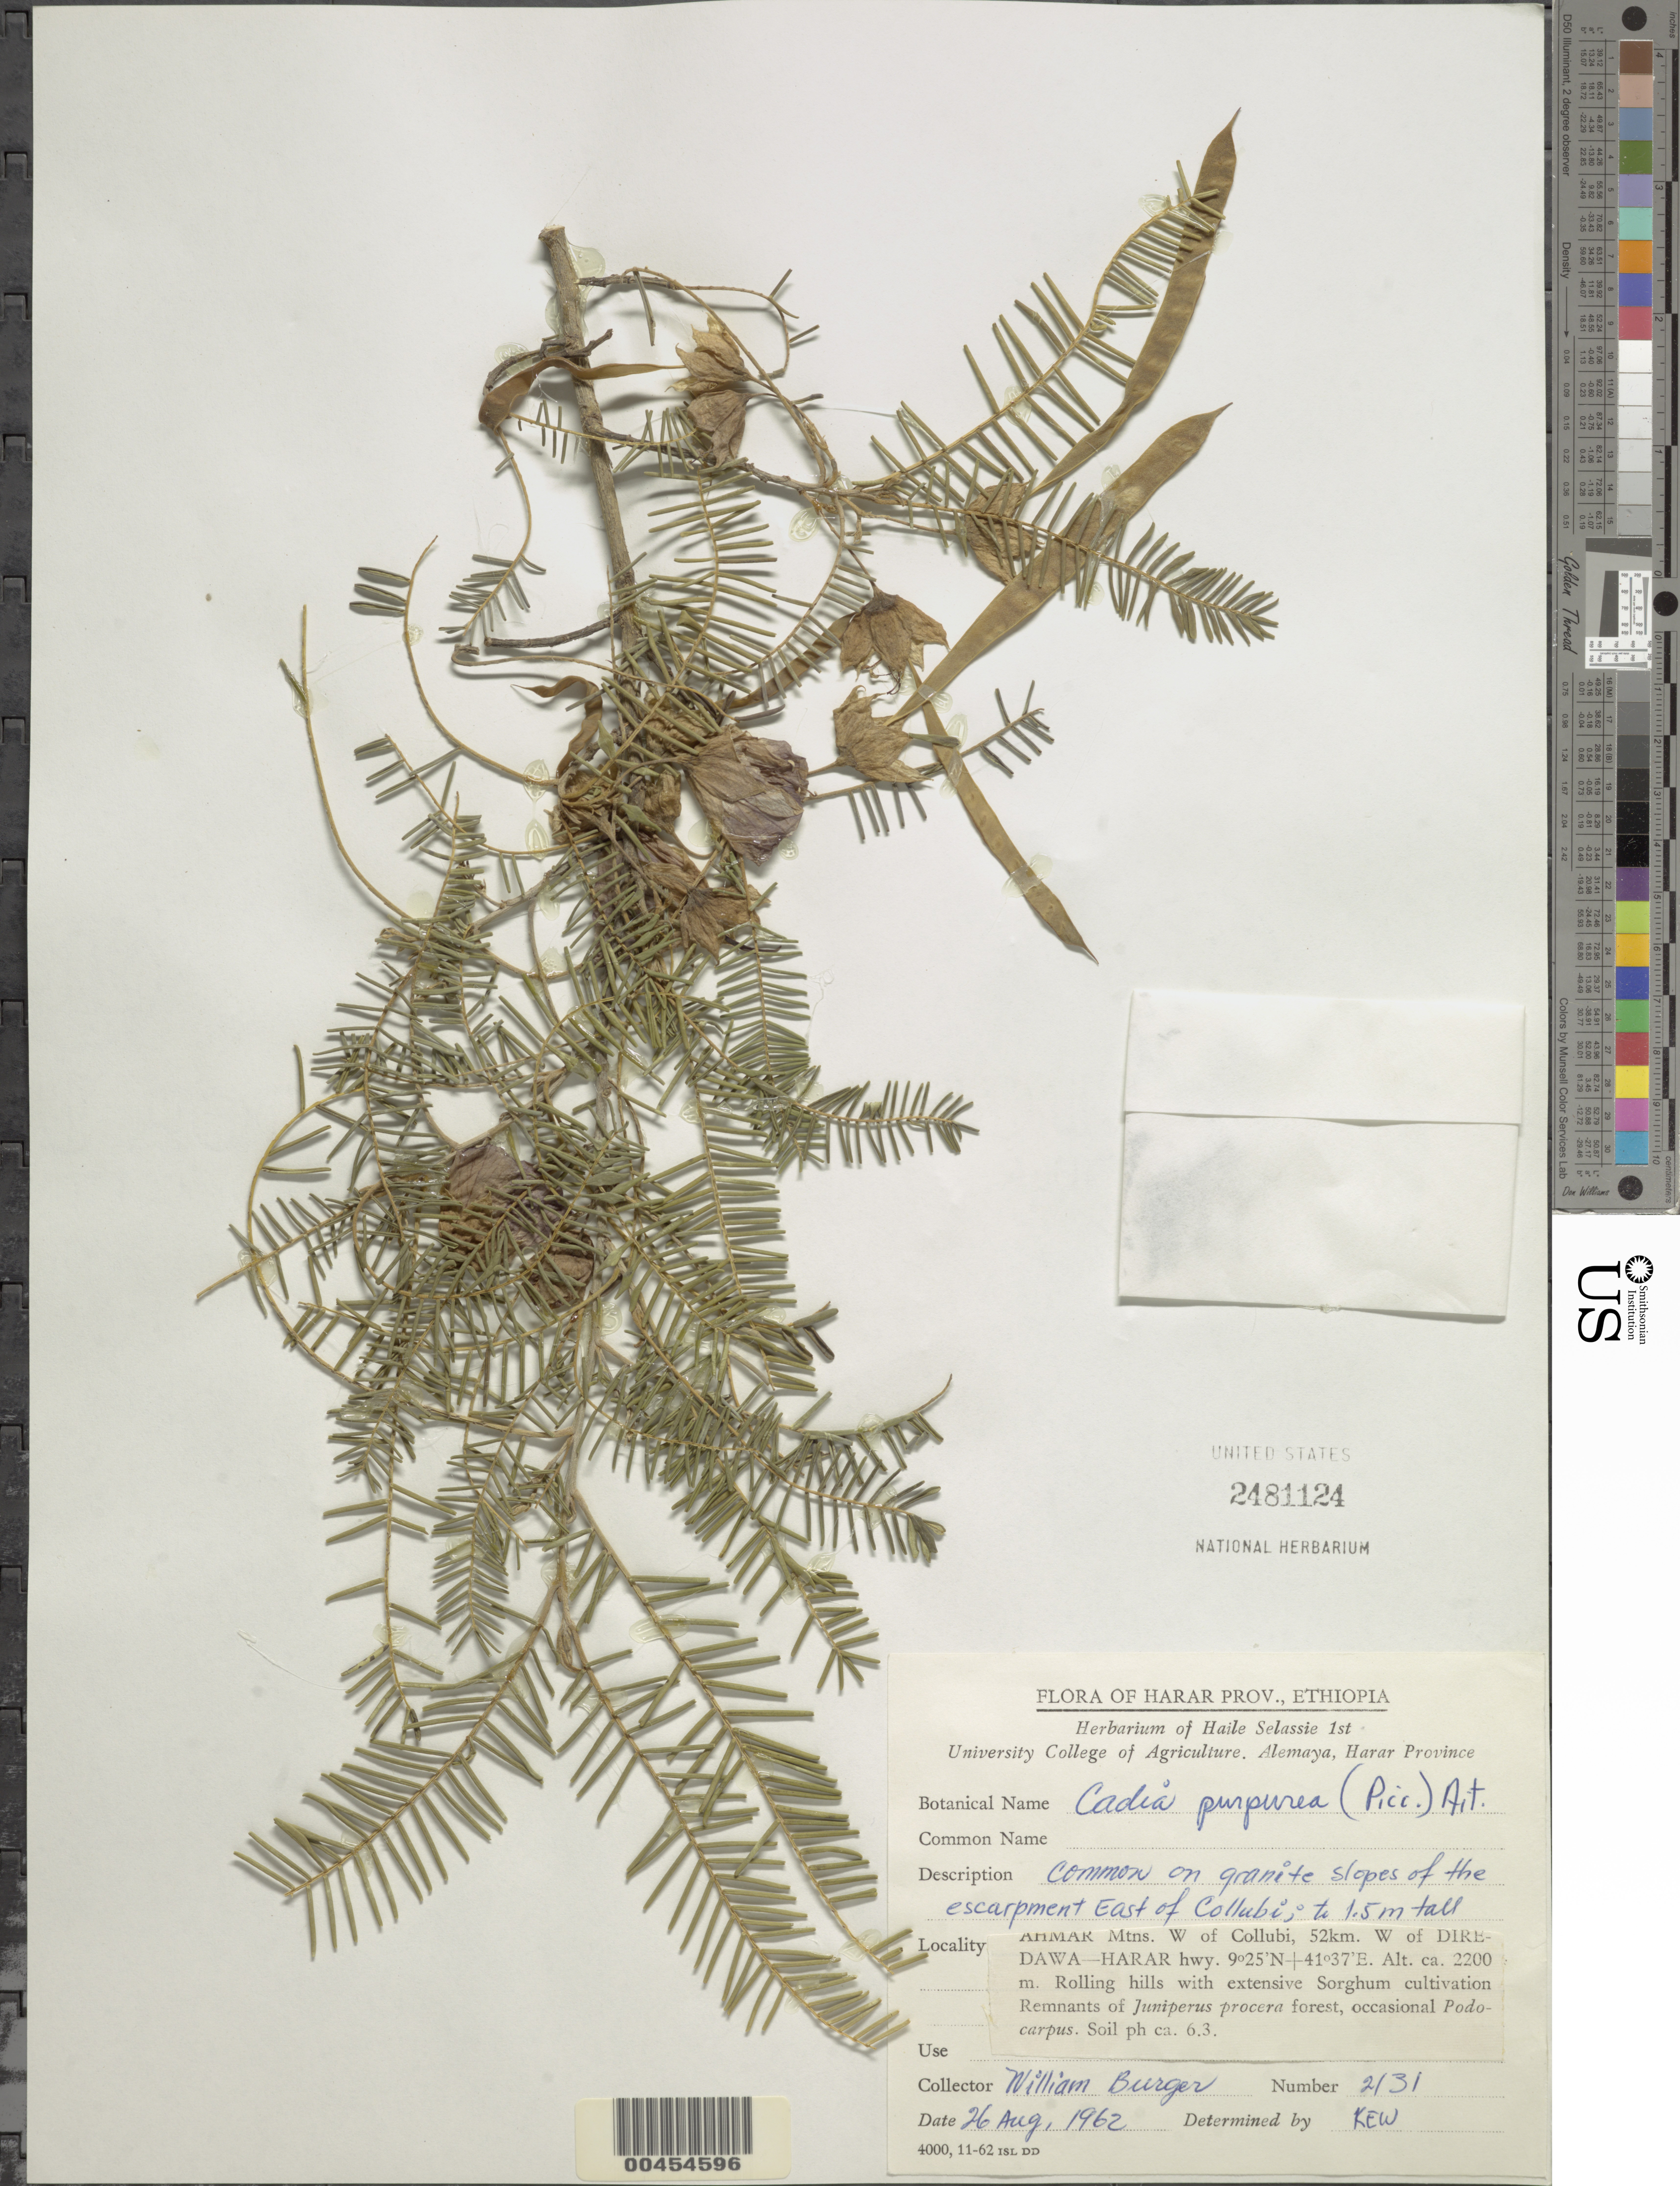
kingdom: Plantae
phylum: Tracheophyta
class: Magnoliopsida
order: Fabales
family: Fabaceae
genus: Cadia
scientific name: Cadia purpurea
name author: (Piccioli) Aiton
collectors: W. Burger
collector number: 2131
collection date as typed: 26 Aug 1962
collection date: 1962-08-26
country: Ethiopia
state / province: Dire Dawa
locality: Ahmar mtns., w of collubi; 52 km w of diredawa - harar hwy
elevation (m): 2200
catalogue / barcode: US 2481124